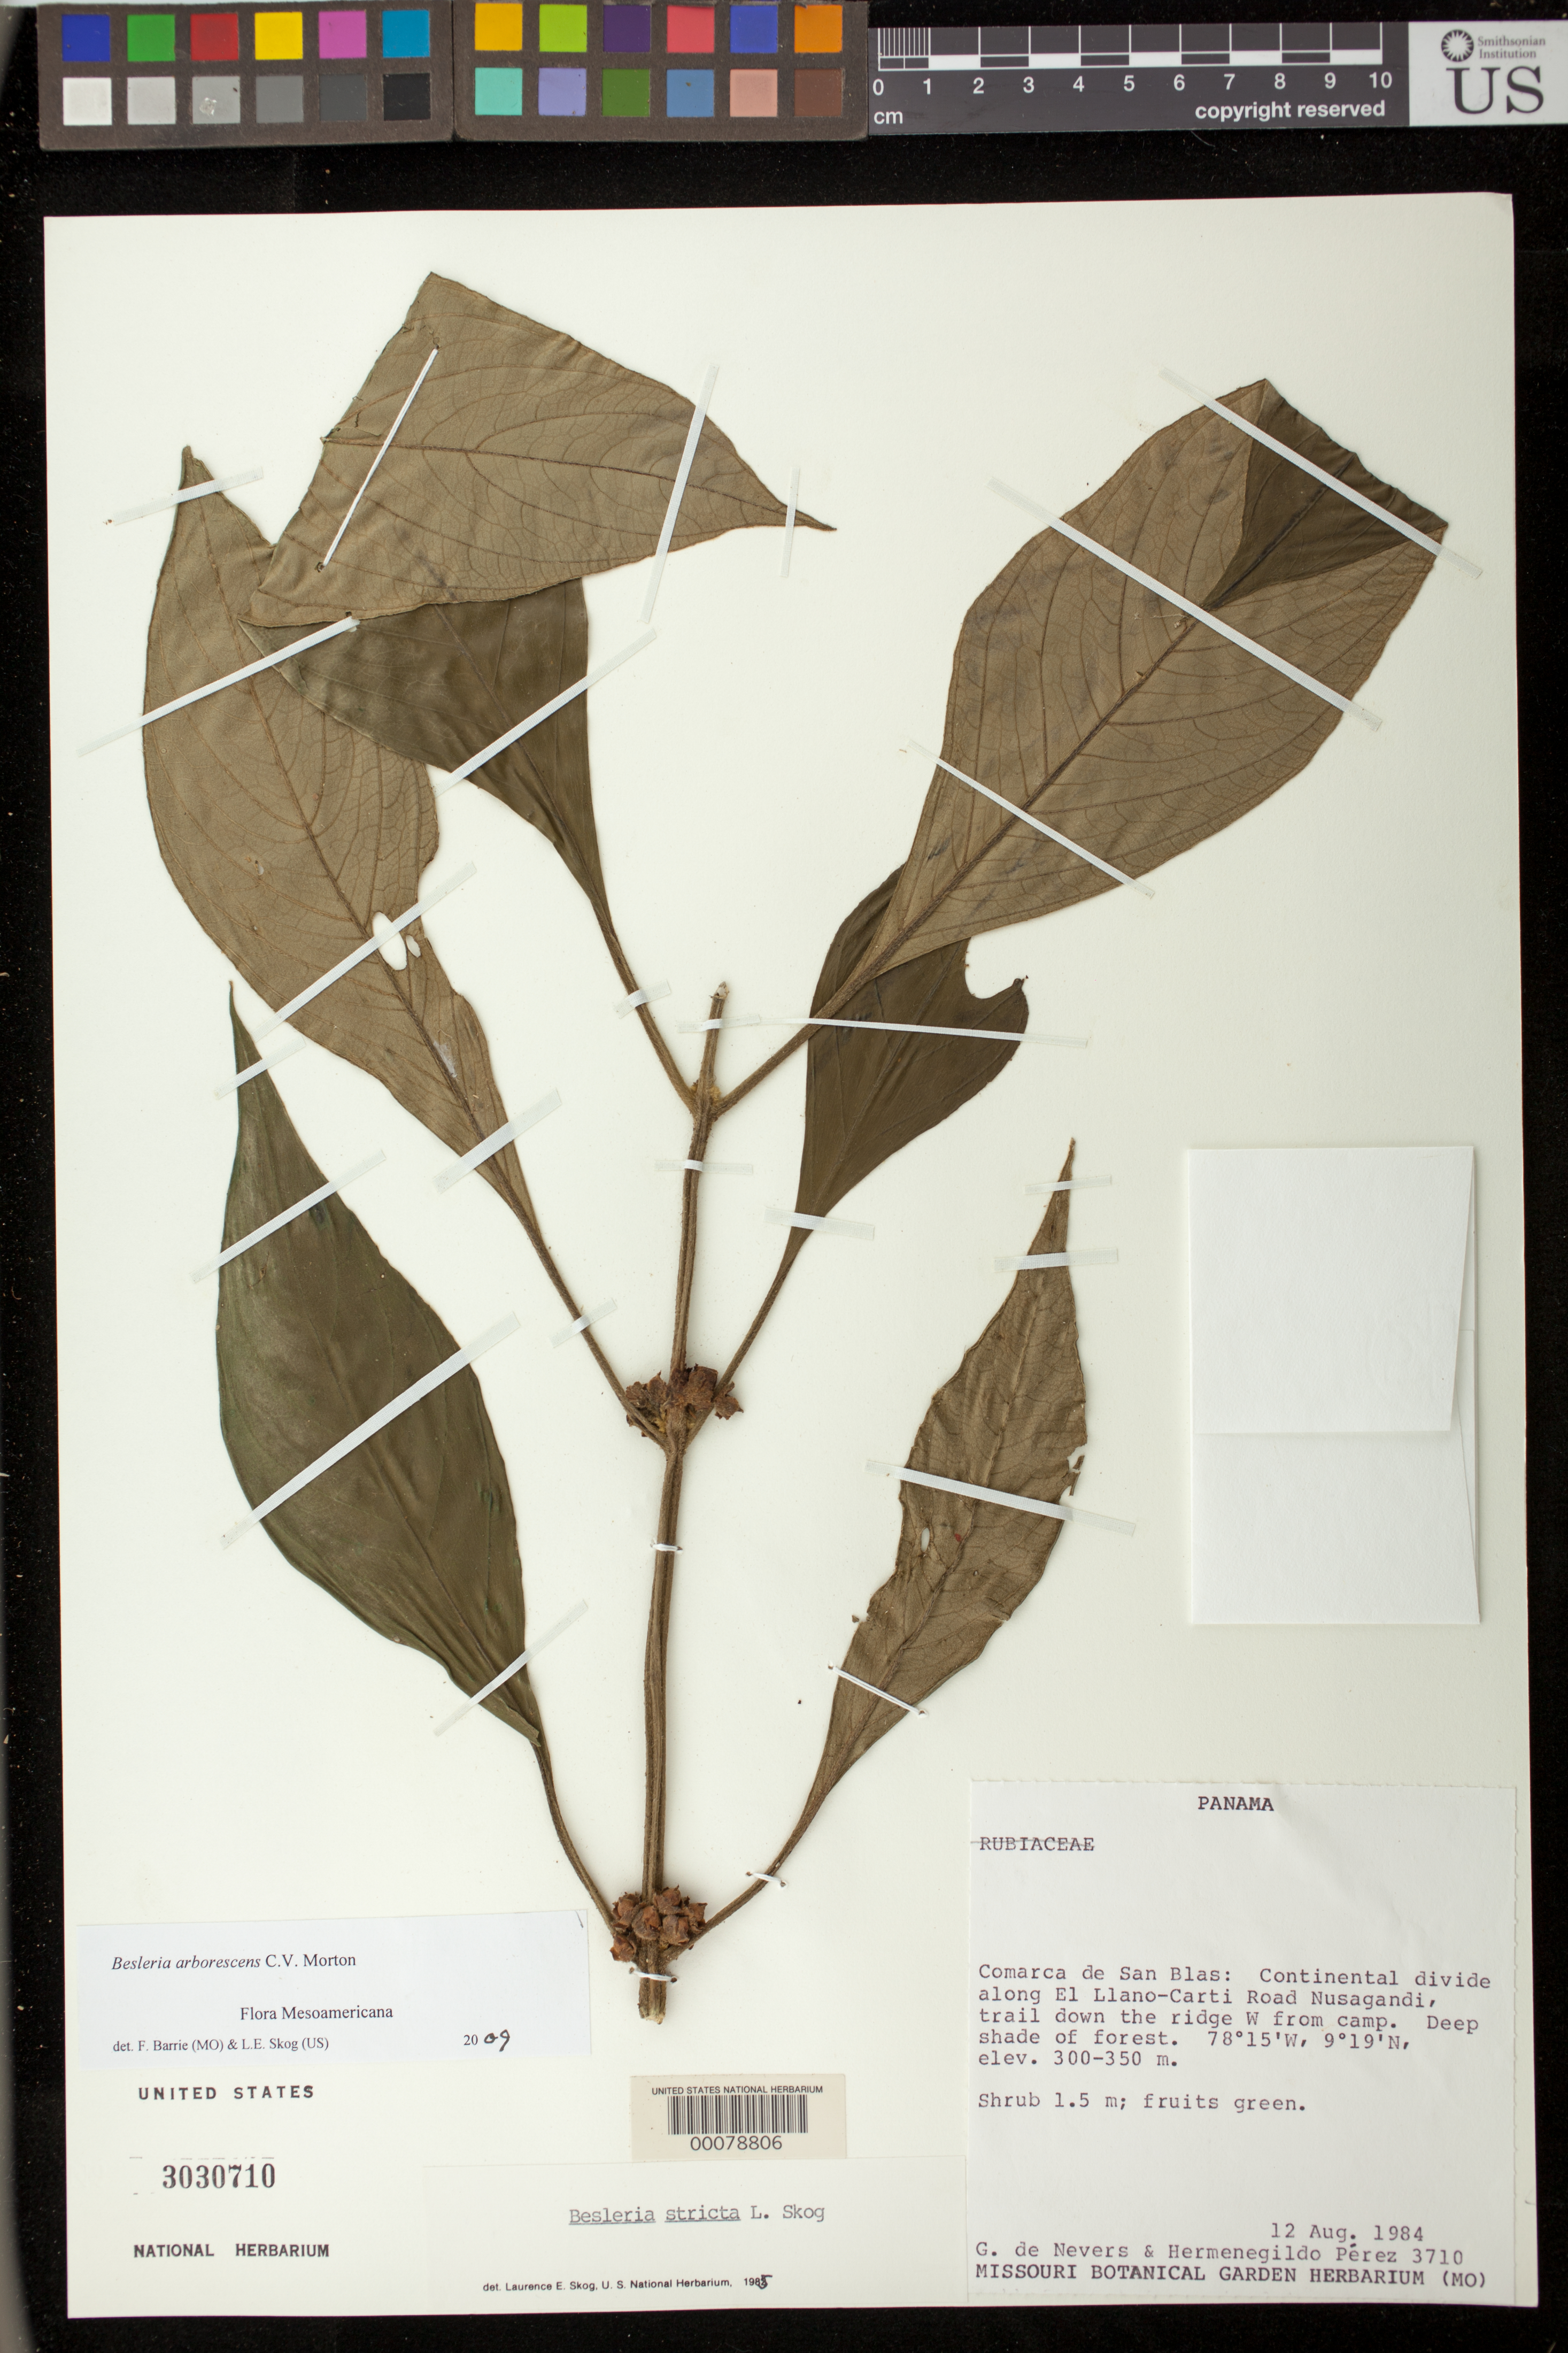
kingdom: Plantae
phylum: Tracheophyta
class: Magnoliopsida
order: Lamiales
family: Gesneriaceae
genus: Besleria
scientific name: Besleria arborescens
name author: C.V. Morton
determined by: Barrie, F. R.; Skog, Laurence E.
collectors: G. C. de Nevers & H. Pérez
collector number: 3710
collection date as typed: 12 Aug 1984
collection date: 1984-08-12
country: Panama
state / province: Kuna Yala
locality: Comarca de San Blas, Continental divide along El Llano-Carti Road Nusagandi, trail down the ridge W from camp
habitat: Deep shade of forest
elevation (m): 300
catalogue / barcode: US 3030710